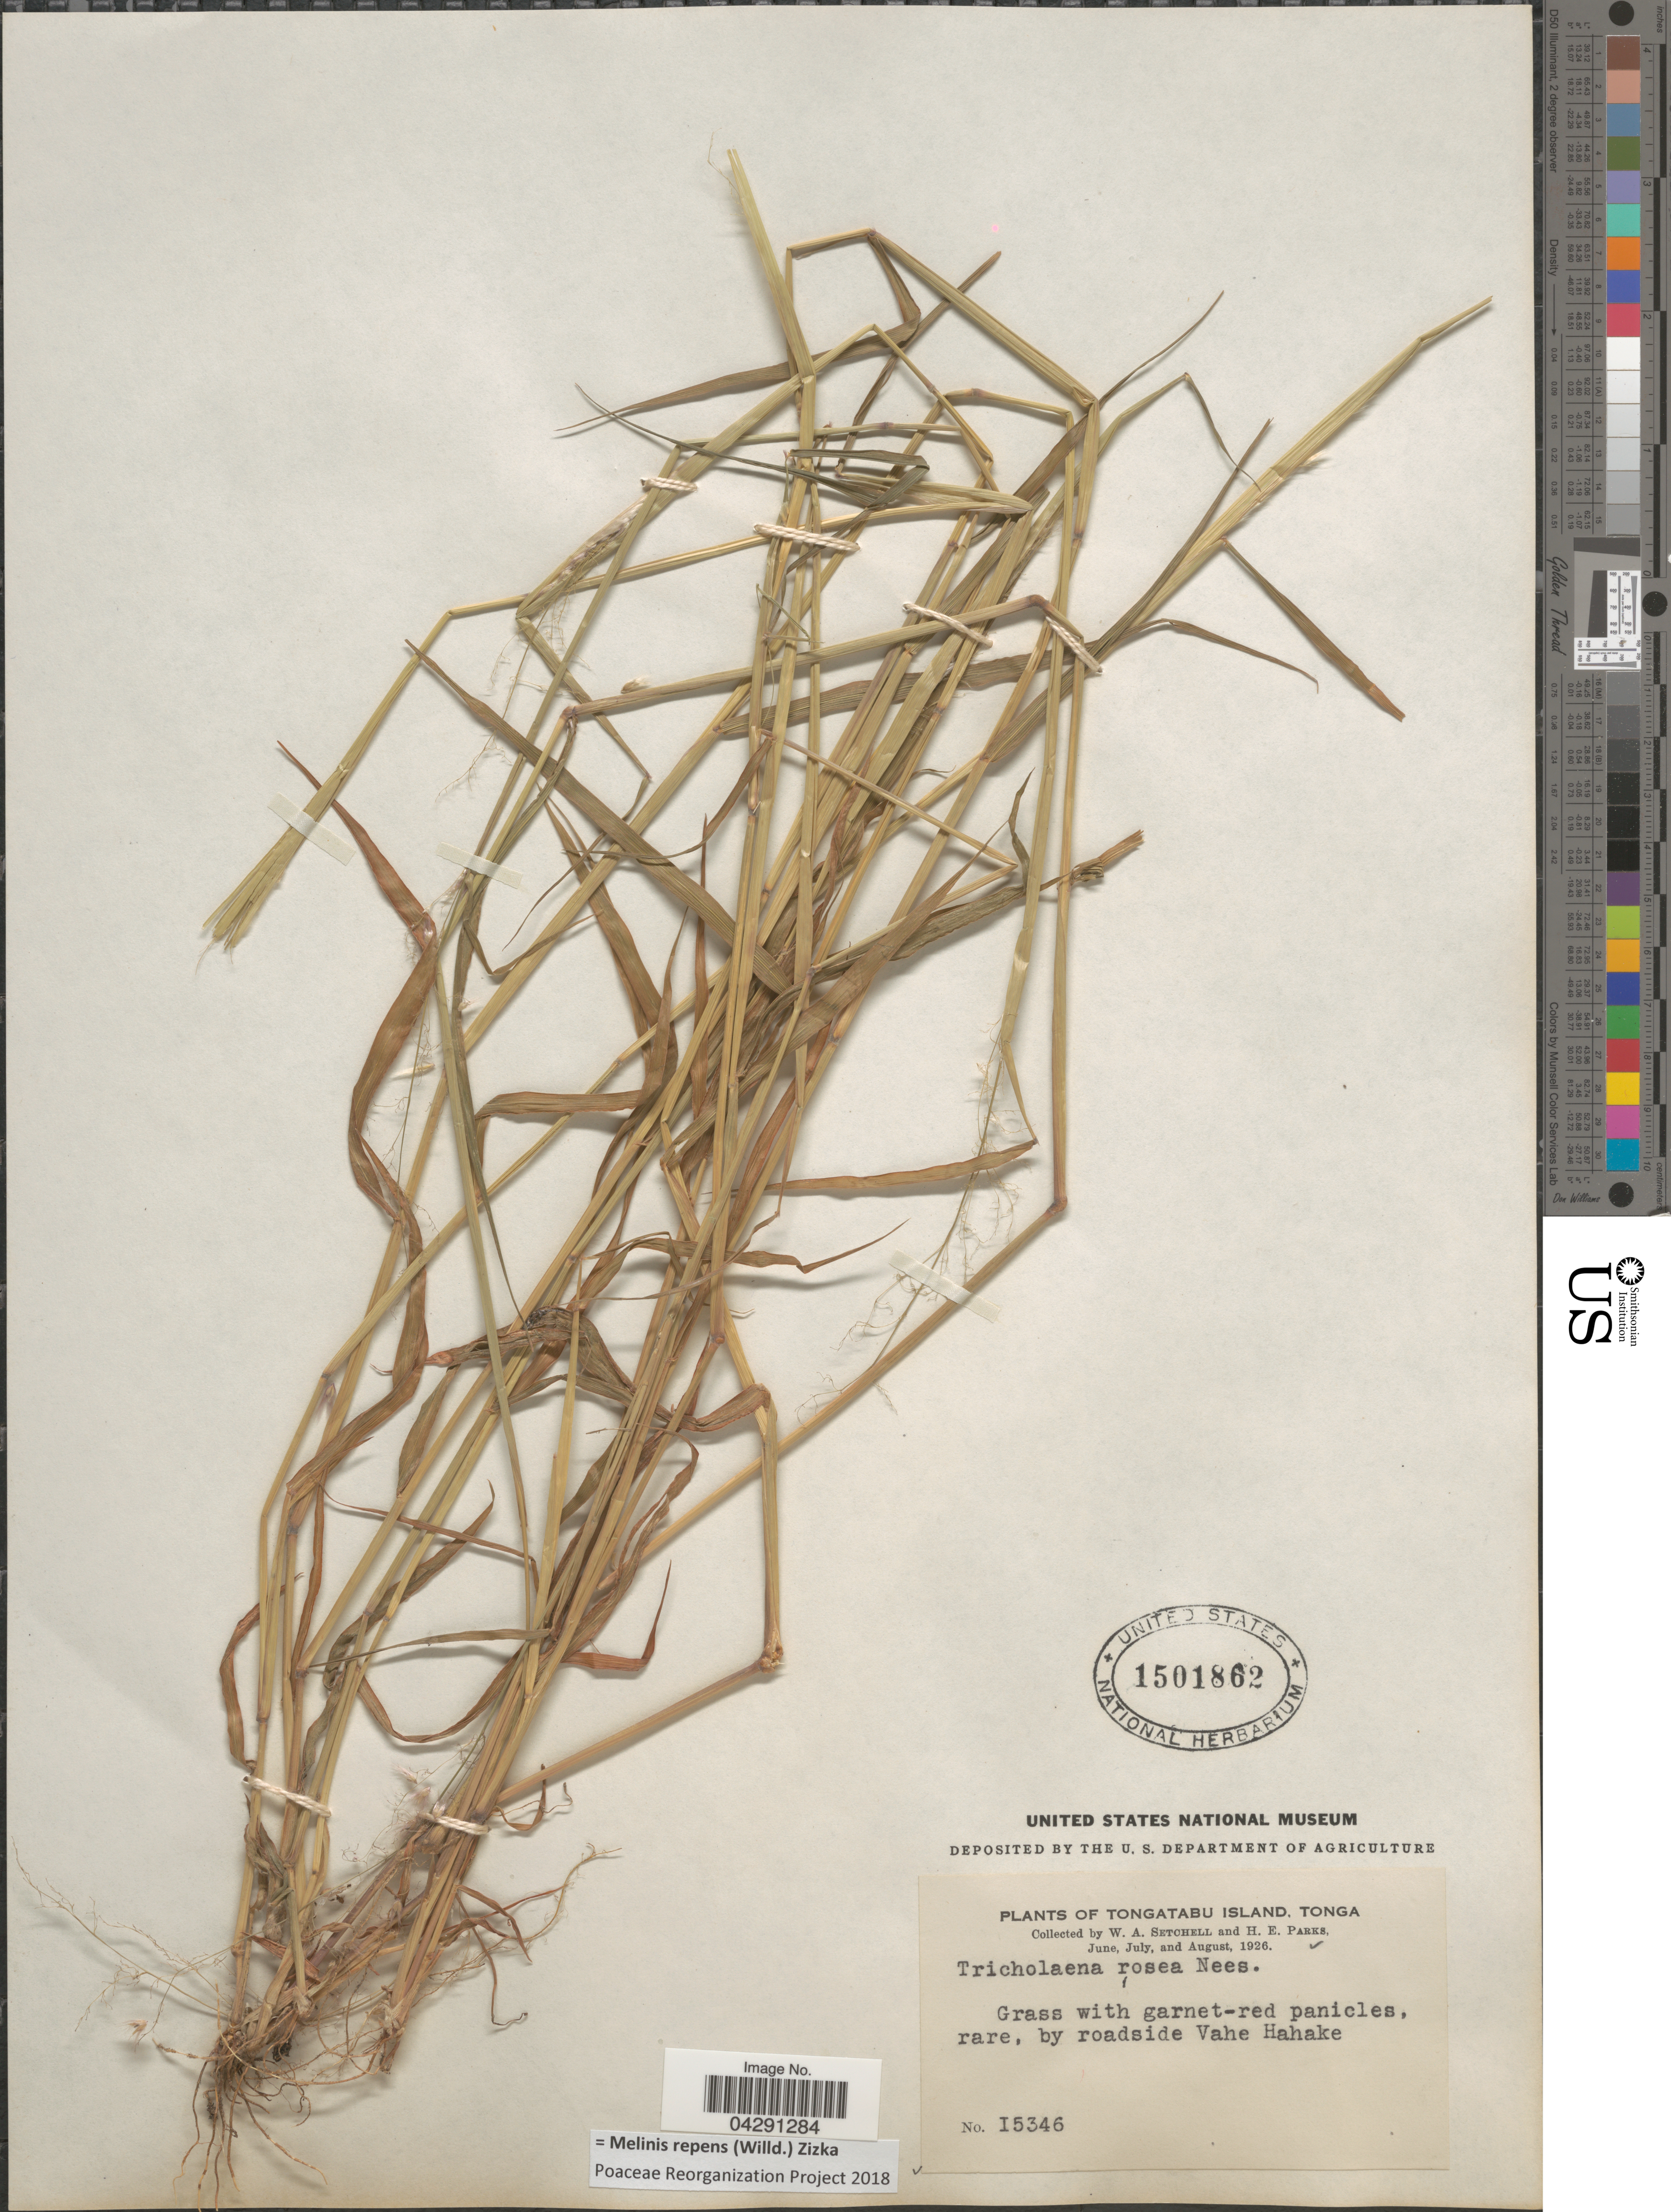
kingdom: Plantae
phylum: Tracheophyta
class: Liliopsida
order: Poales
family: Poaceae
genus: Melinis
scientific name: Melinis repens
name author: (Willd.) Zizka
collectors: W. Setchell & H. E. Parks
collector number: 15346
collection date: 1926-06/1926-08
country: Tonga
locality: Tongatabu Island. By roadside Vahe Hahake.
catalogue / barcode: US 1501862